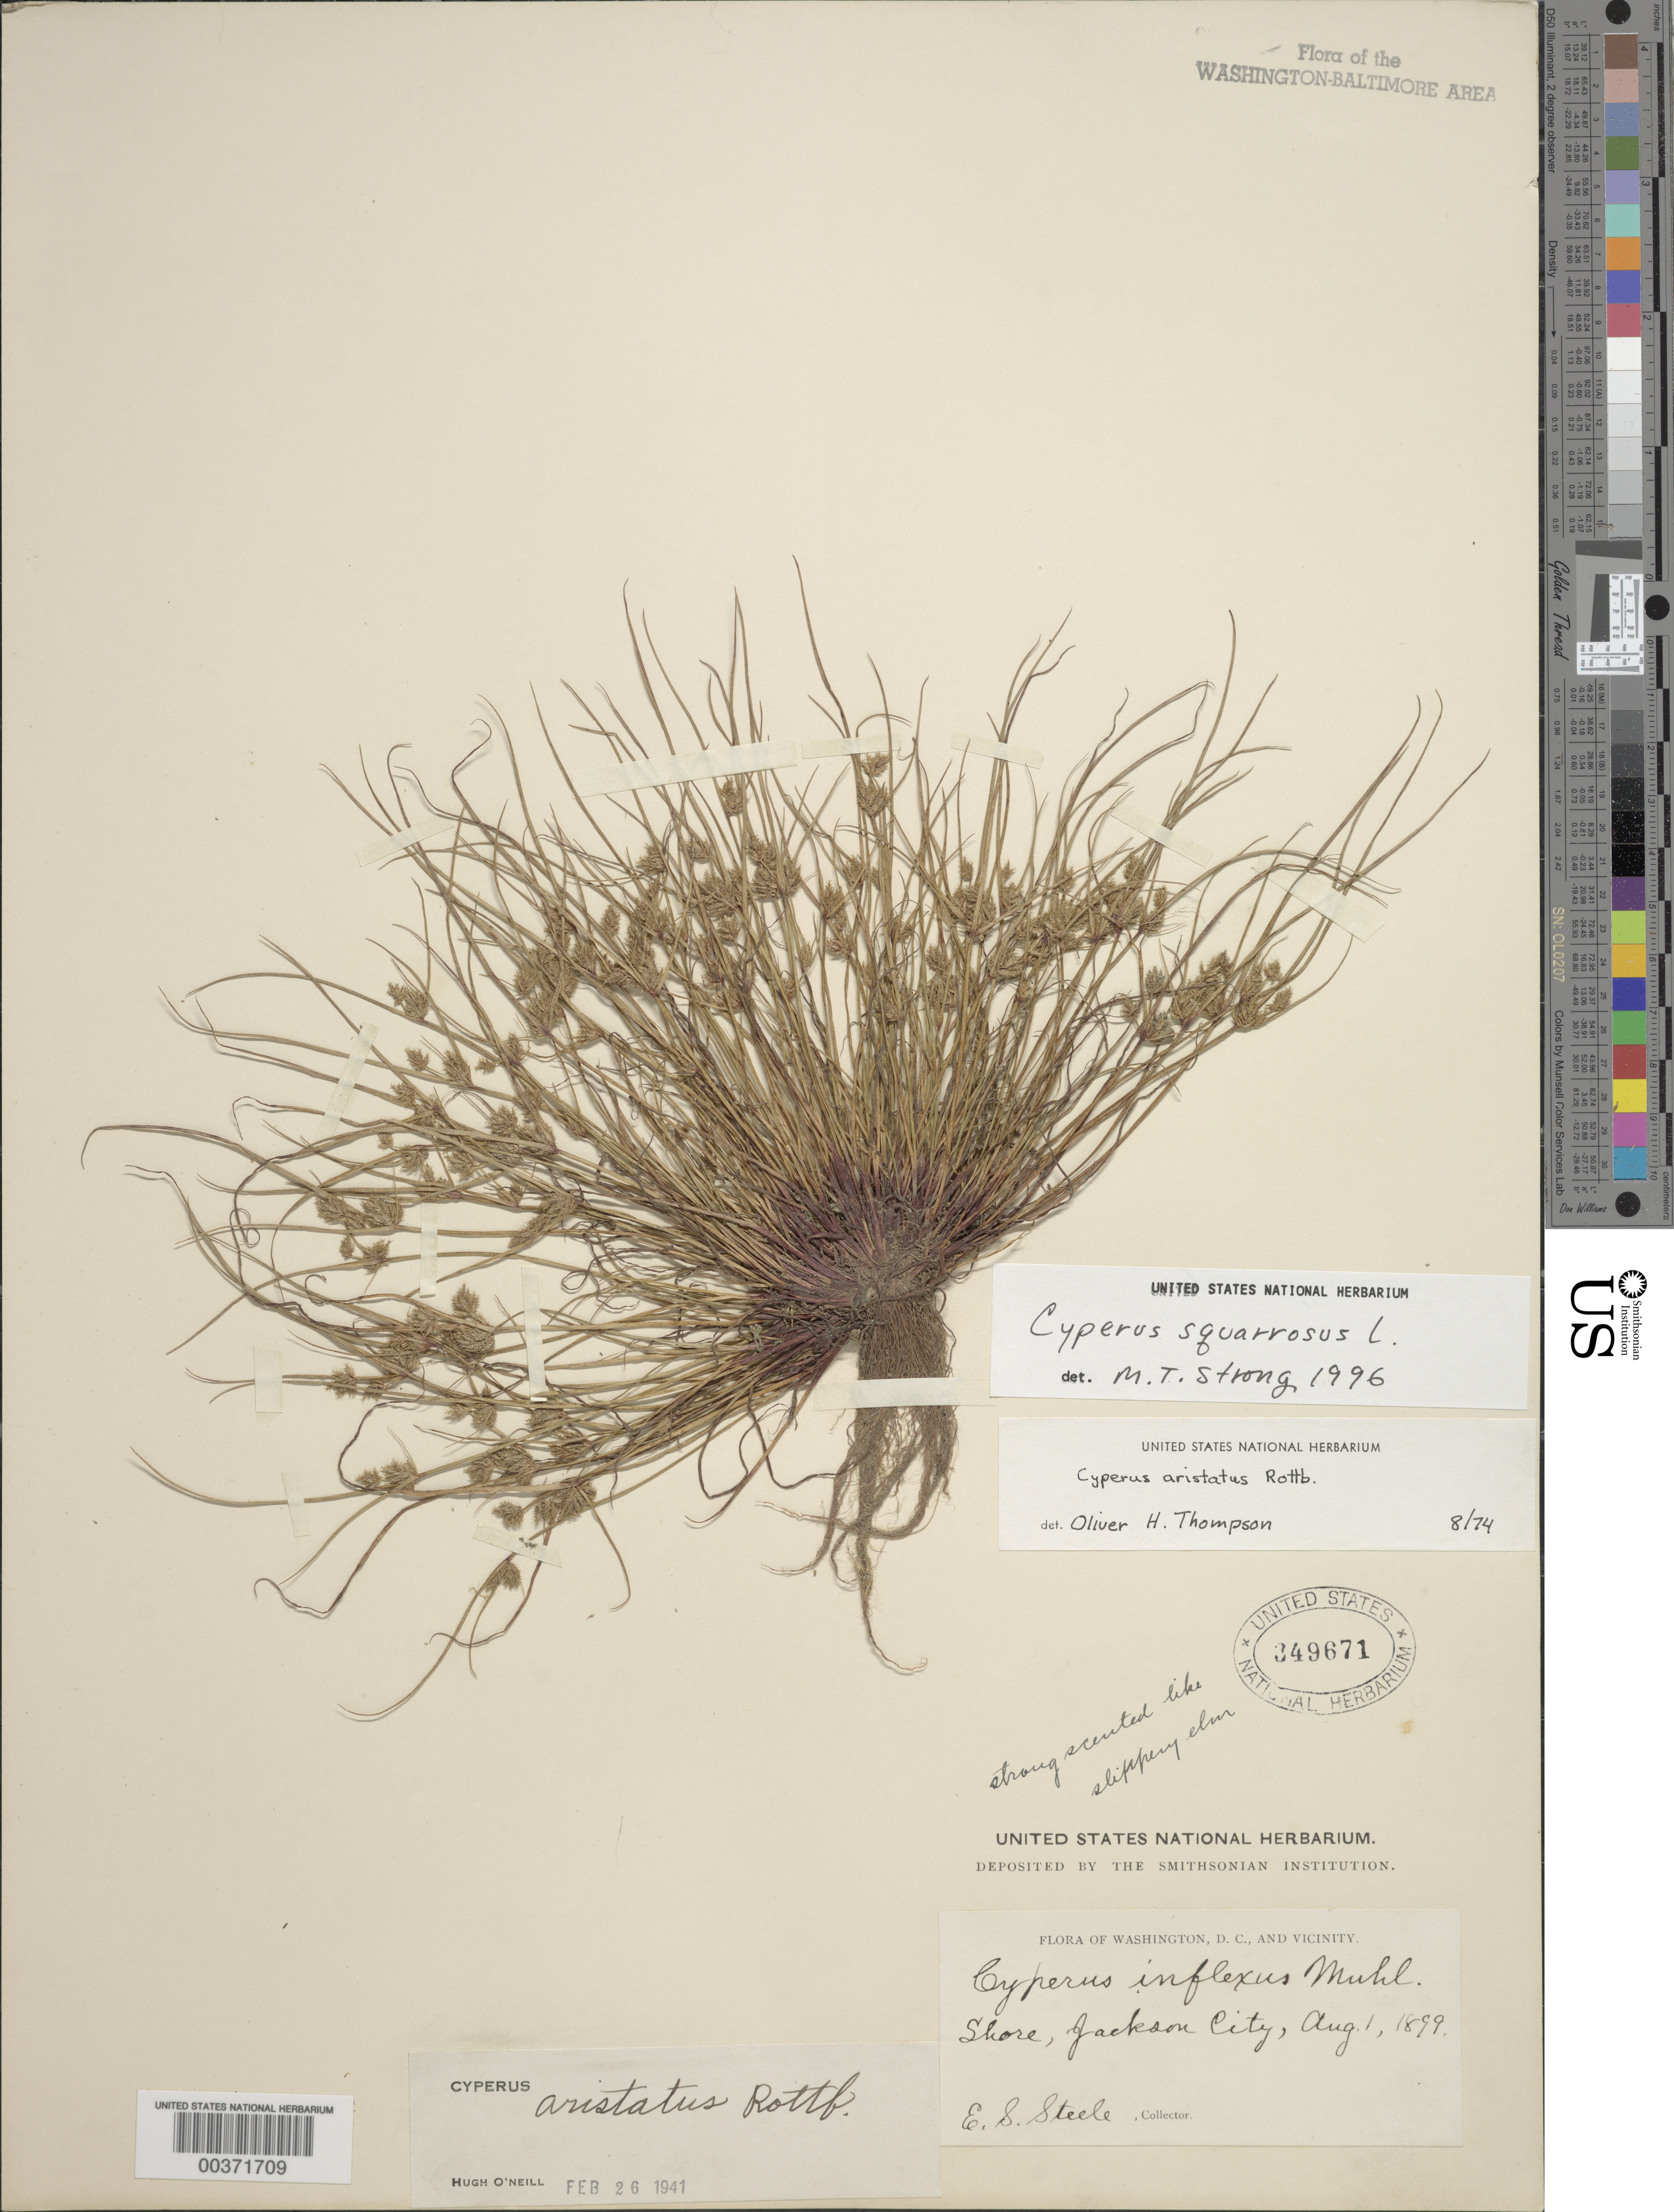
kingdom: Plantae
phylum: Tracheophyta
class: Liliopsida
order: Poales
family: Cyperaceae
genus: Cyperus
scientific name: Cyperus squarrosus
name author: L.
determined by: Strong, M. T., (US), Smithsonian Institution - National Museum of Natural History (UNITED STATES)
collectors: E. Steele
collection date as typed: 01 Aug 1899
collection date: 1899-08-01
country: United States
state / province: Virginia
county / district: Arlington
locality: Jackson City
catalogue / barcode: US 349671